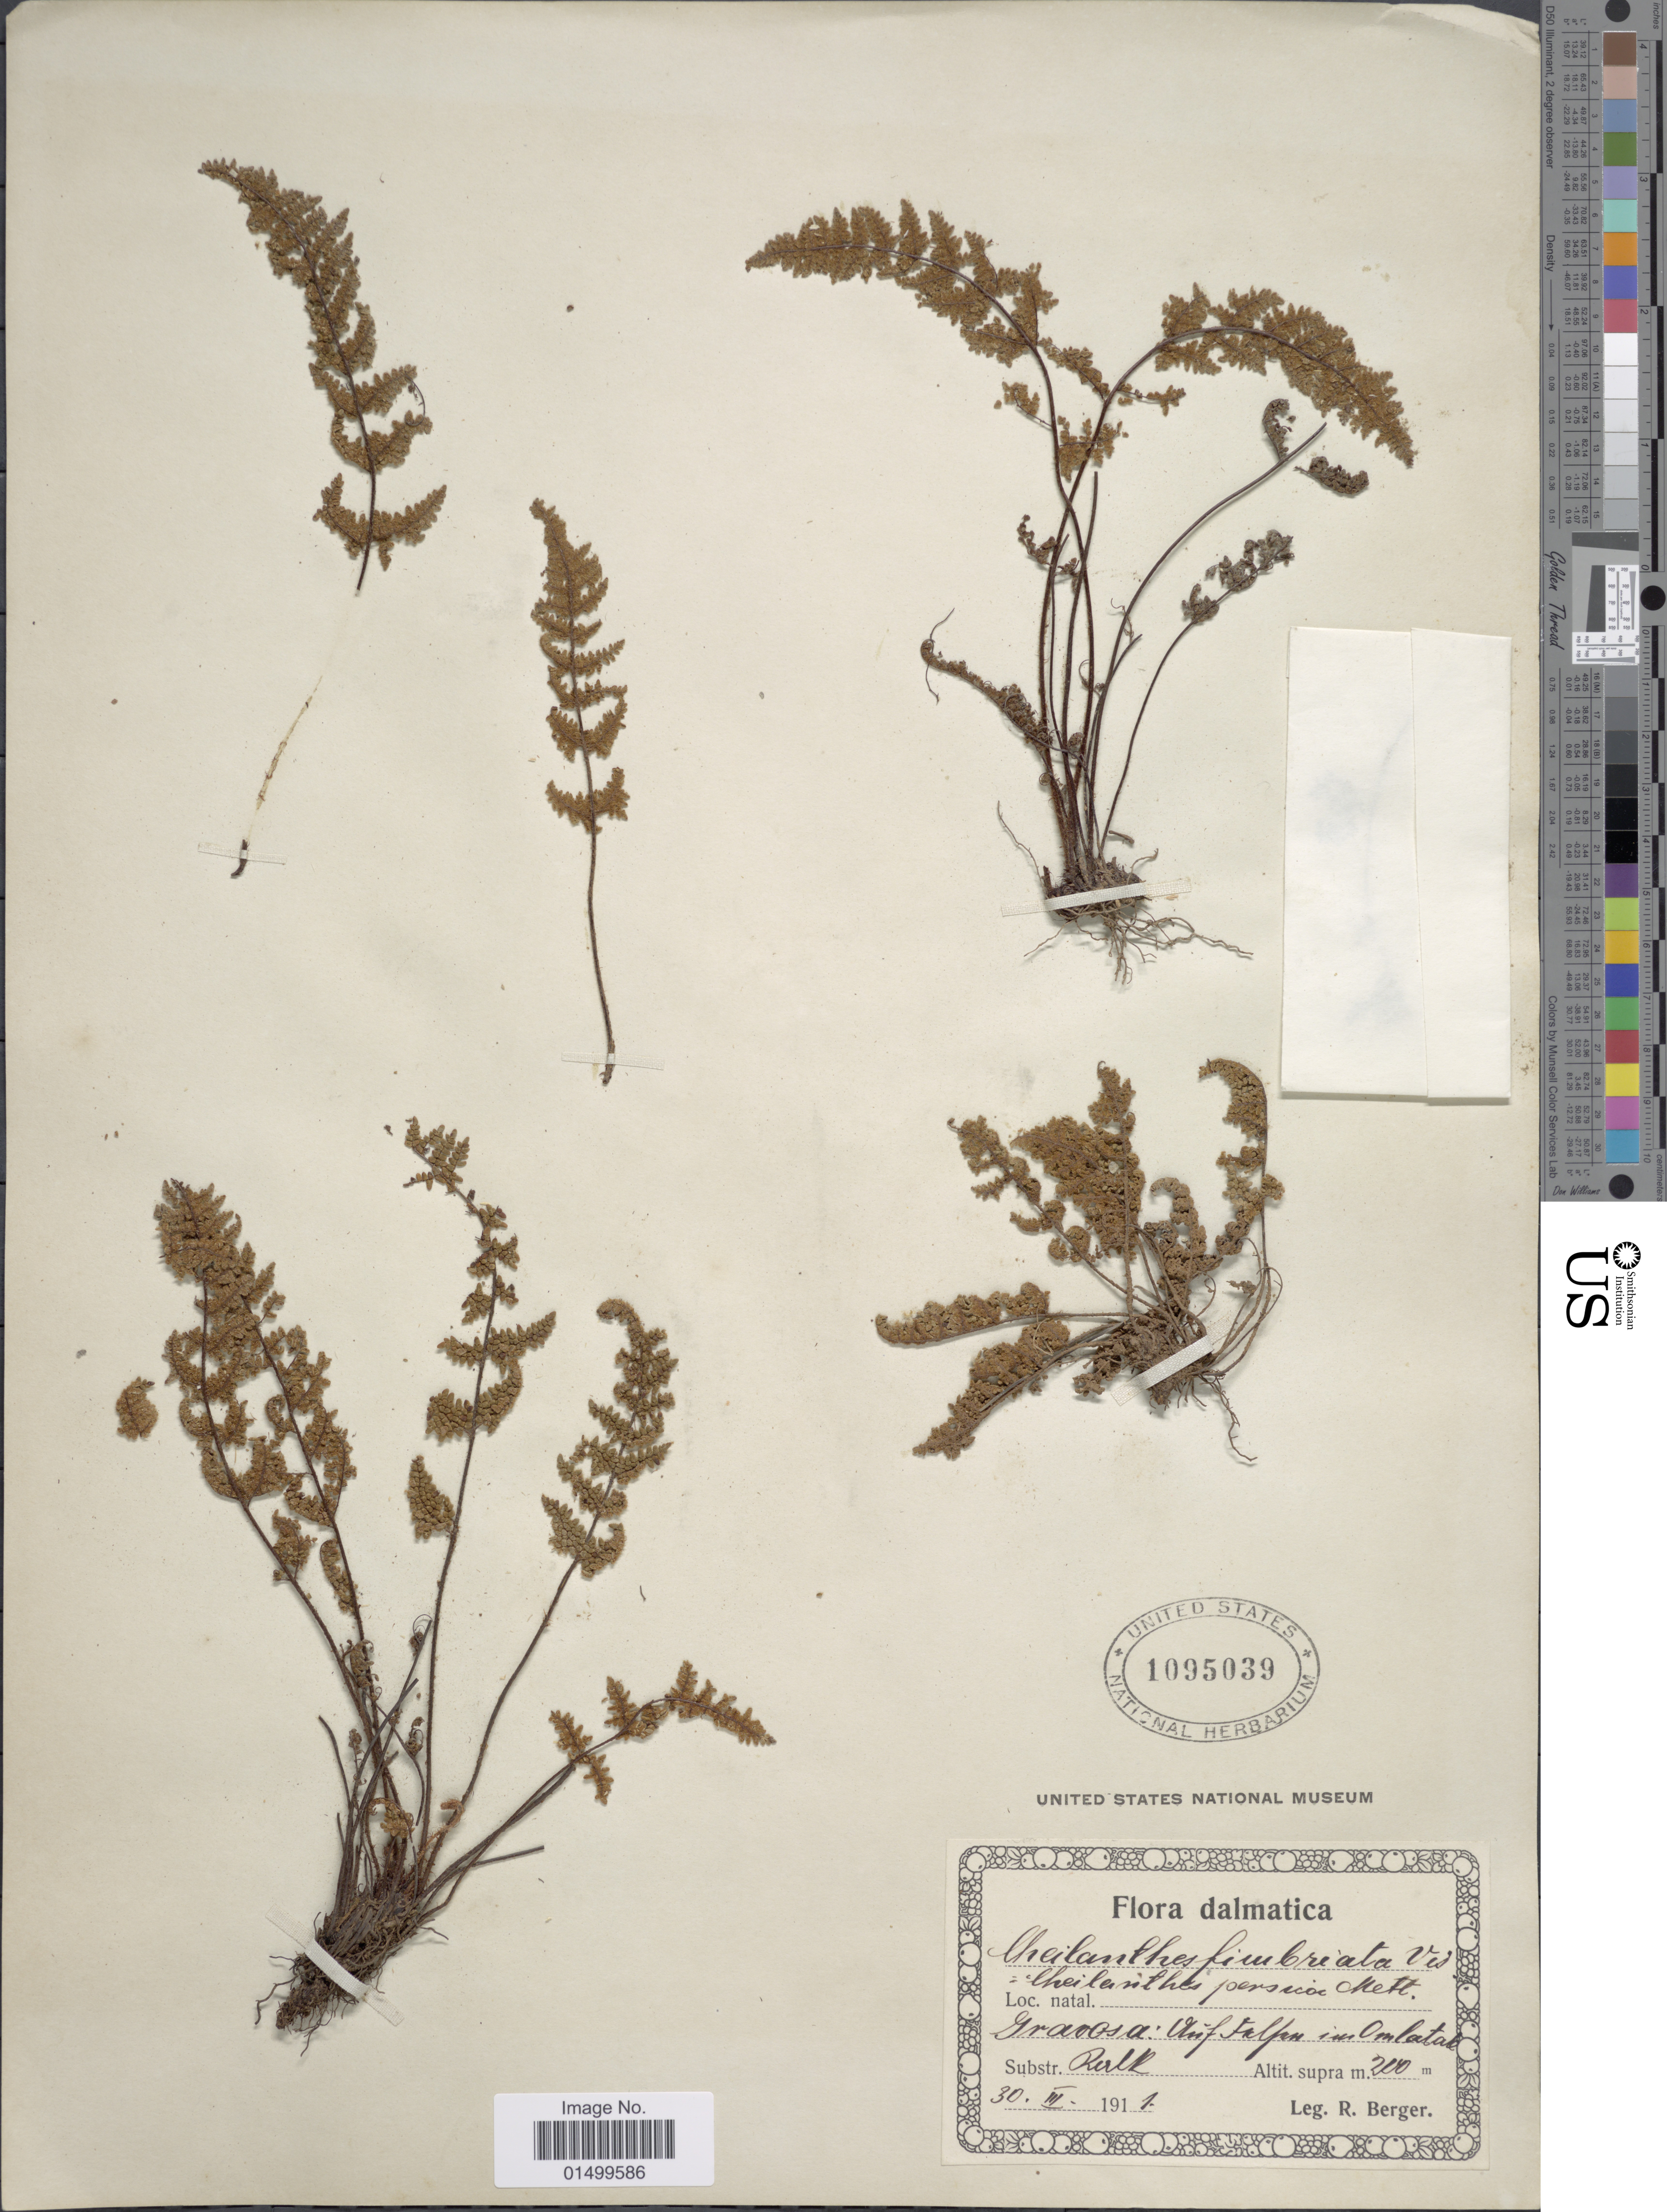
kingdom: Plantae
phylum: Tracheophyta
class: Polypodiopsida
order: Polypodiales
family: Pteridaceae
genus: Cheilanthes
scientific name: Cheilanthes persica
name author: (Bory) Mett. ex Kuhn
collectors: R. Berger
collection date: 1911-03-30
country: Croatia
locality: Dalmatica. Gravosa, Unif Falfen im Omlatale. [interpreted] Rulk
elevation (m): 200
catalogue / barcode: US 1095039